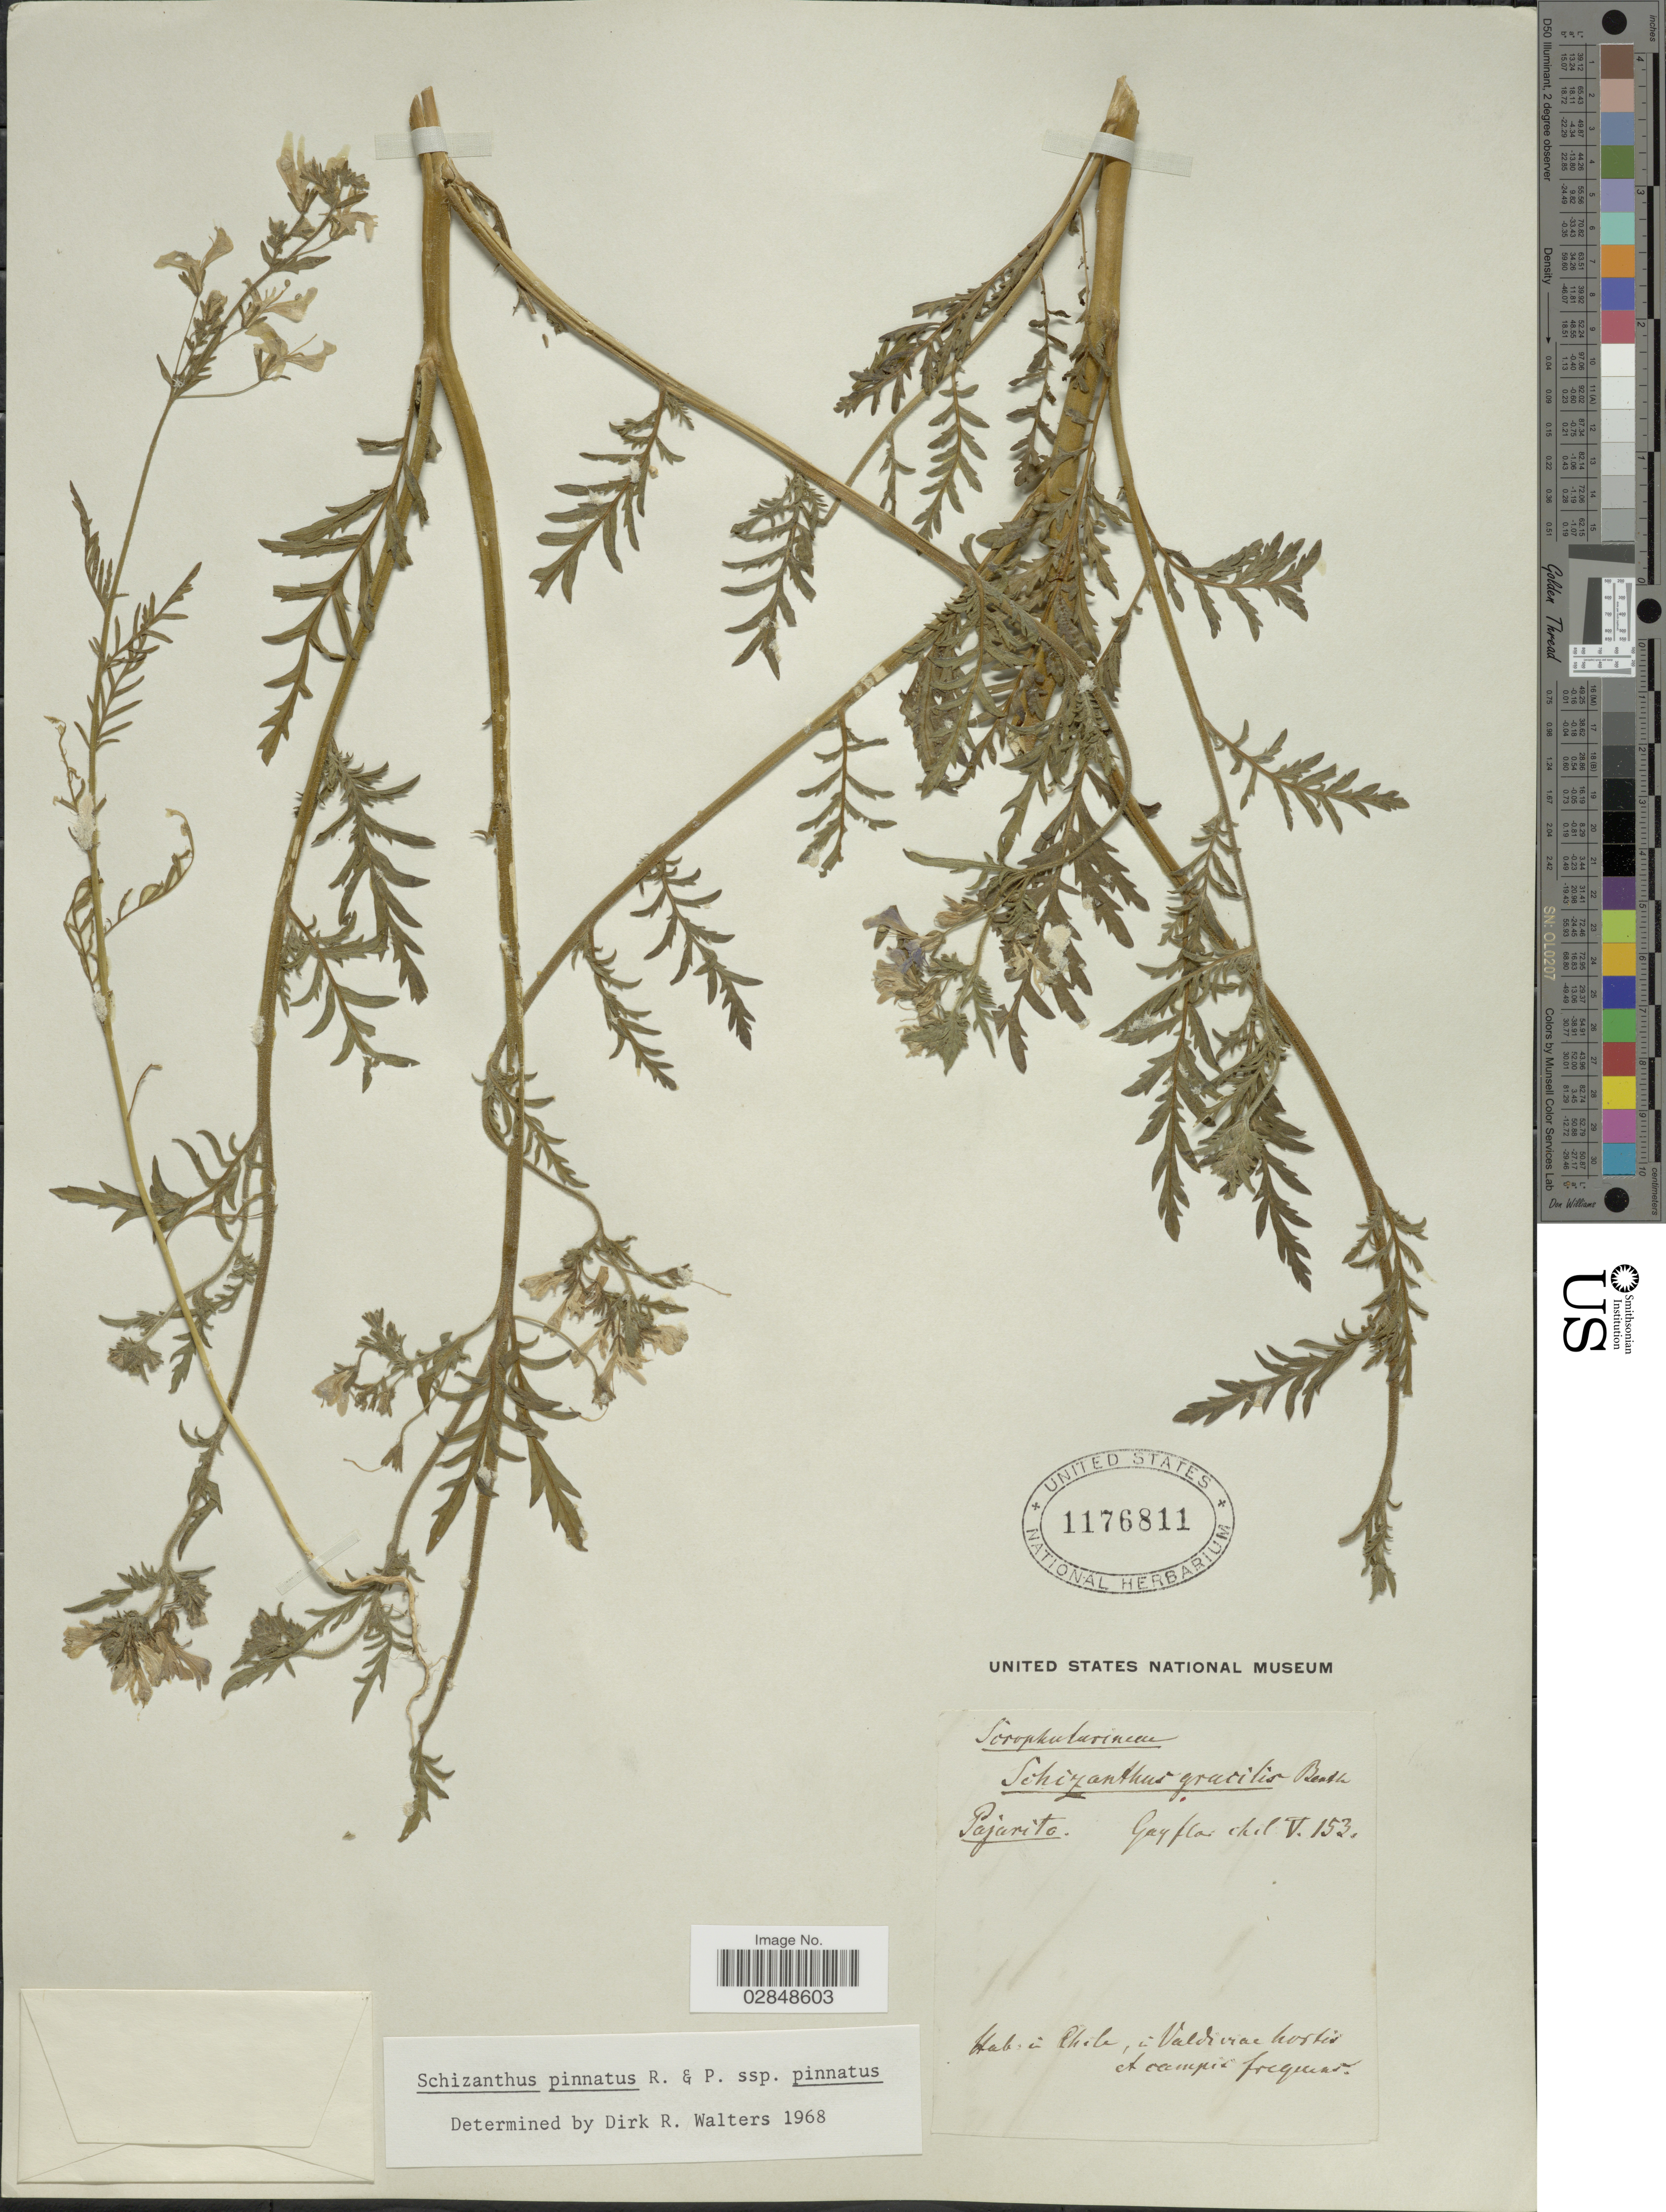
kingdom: Plantae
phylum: Tracheophyta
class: Magnoliopsida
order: Solanales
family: Solanaceae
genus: Schizanthus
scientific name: Schizanthus pinnatus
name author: Ruiz & Pav.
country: Chile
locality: Pajarito. I. Valdiviae hortis et campis frequent.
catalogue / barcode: US 1176811